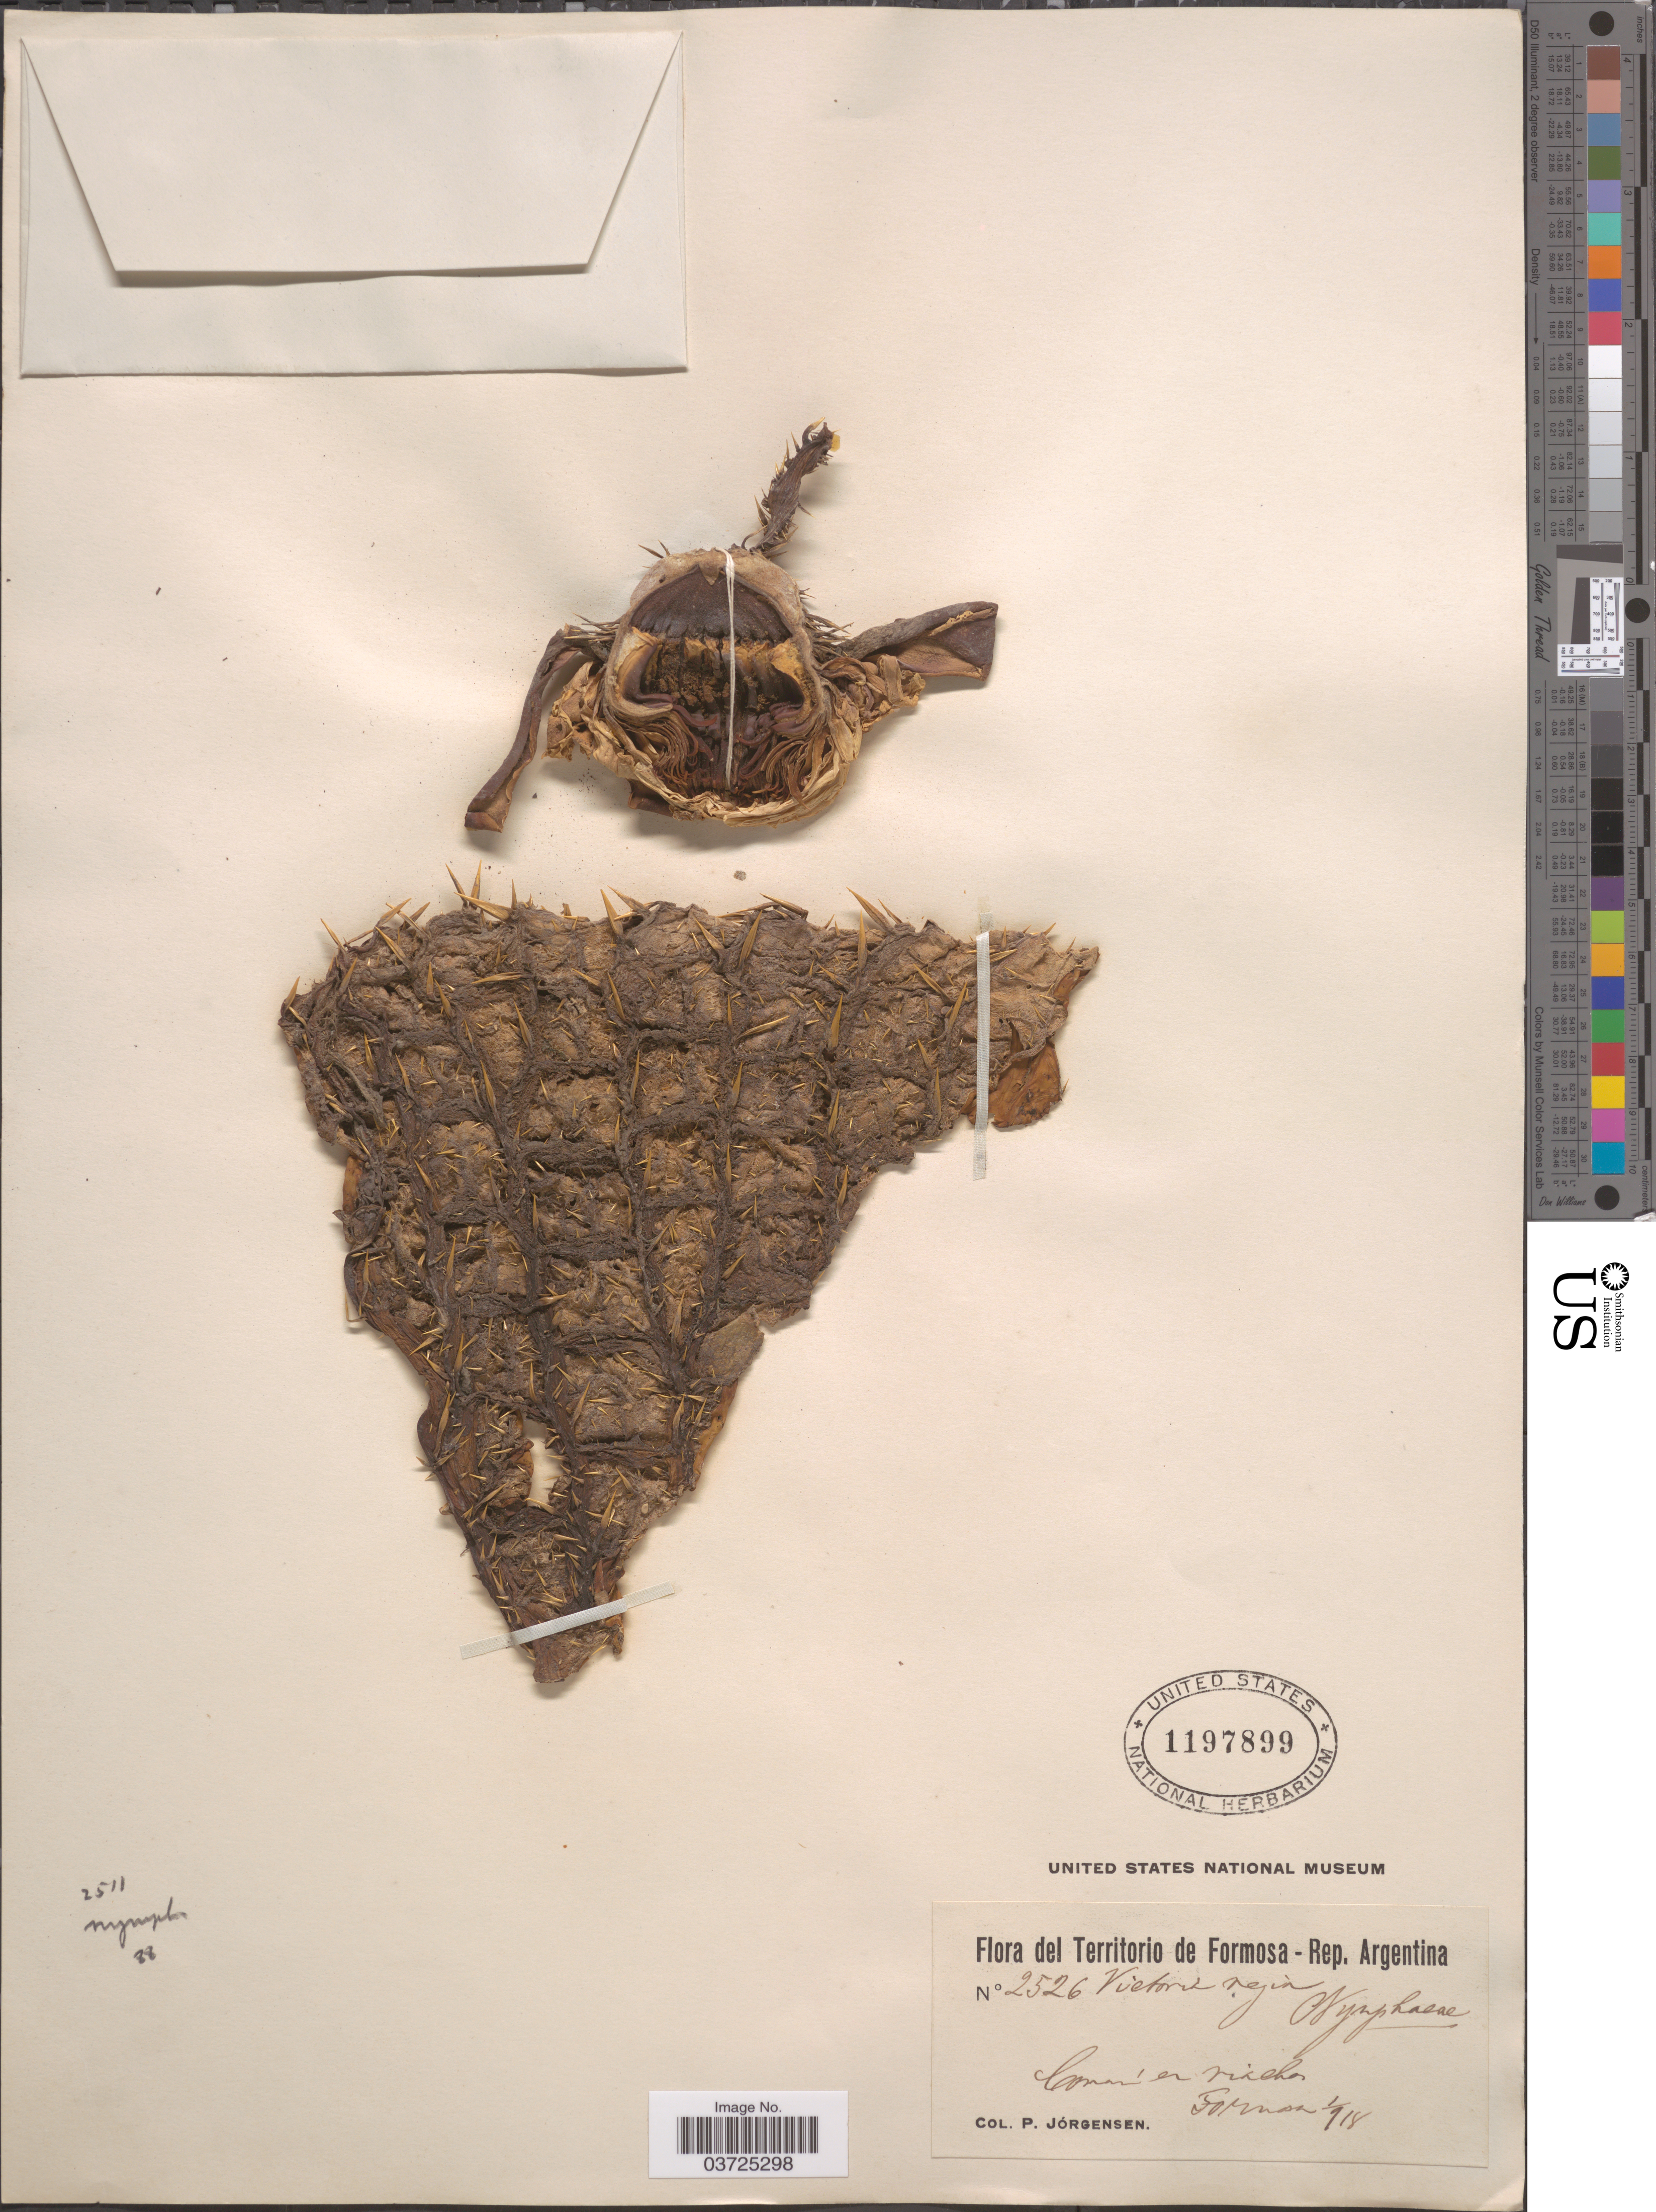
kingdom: Plantae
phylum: Tracheophyta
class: Magnoliopsida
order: Nymphaeales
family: Nymphaeaceae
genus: Victoria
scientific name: Victoria cruziana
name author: Orb.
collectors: P. Jörgensen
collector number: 2526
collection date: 1918-01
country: Argentina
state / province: Formosa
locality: Común en riachos Formosa.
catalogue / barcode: US 1197899